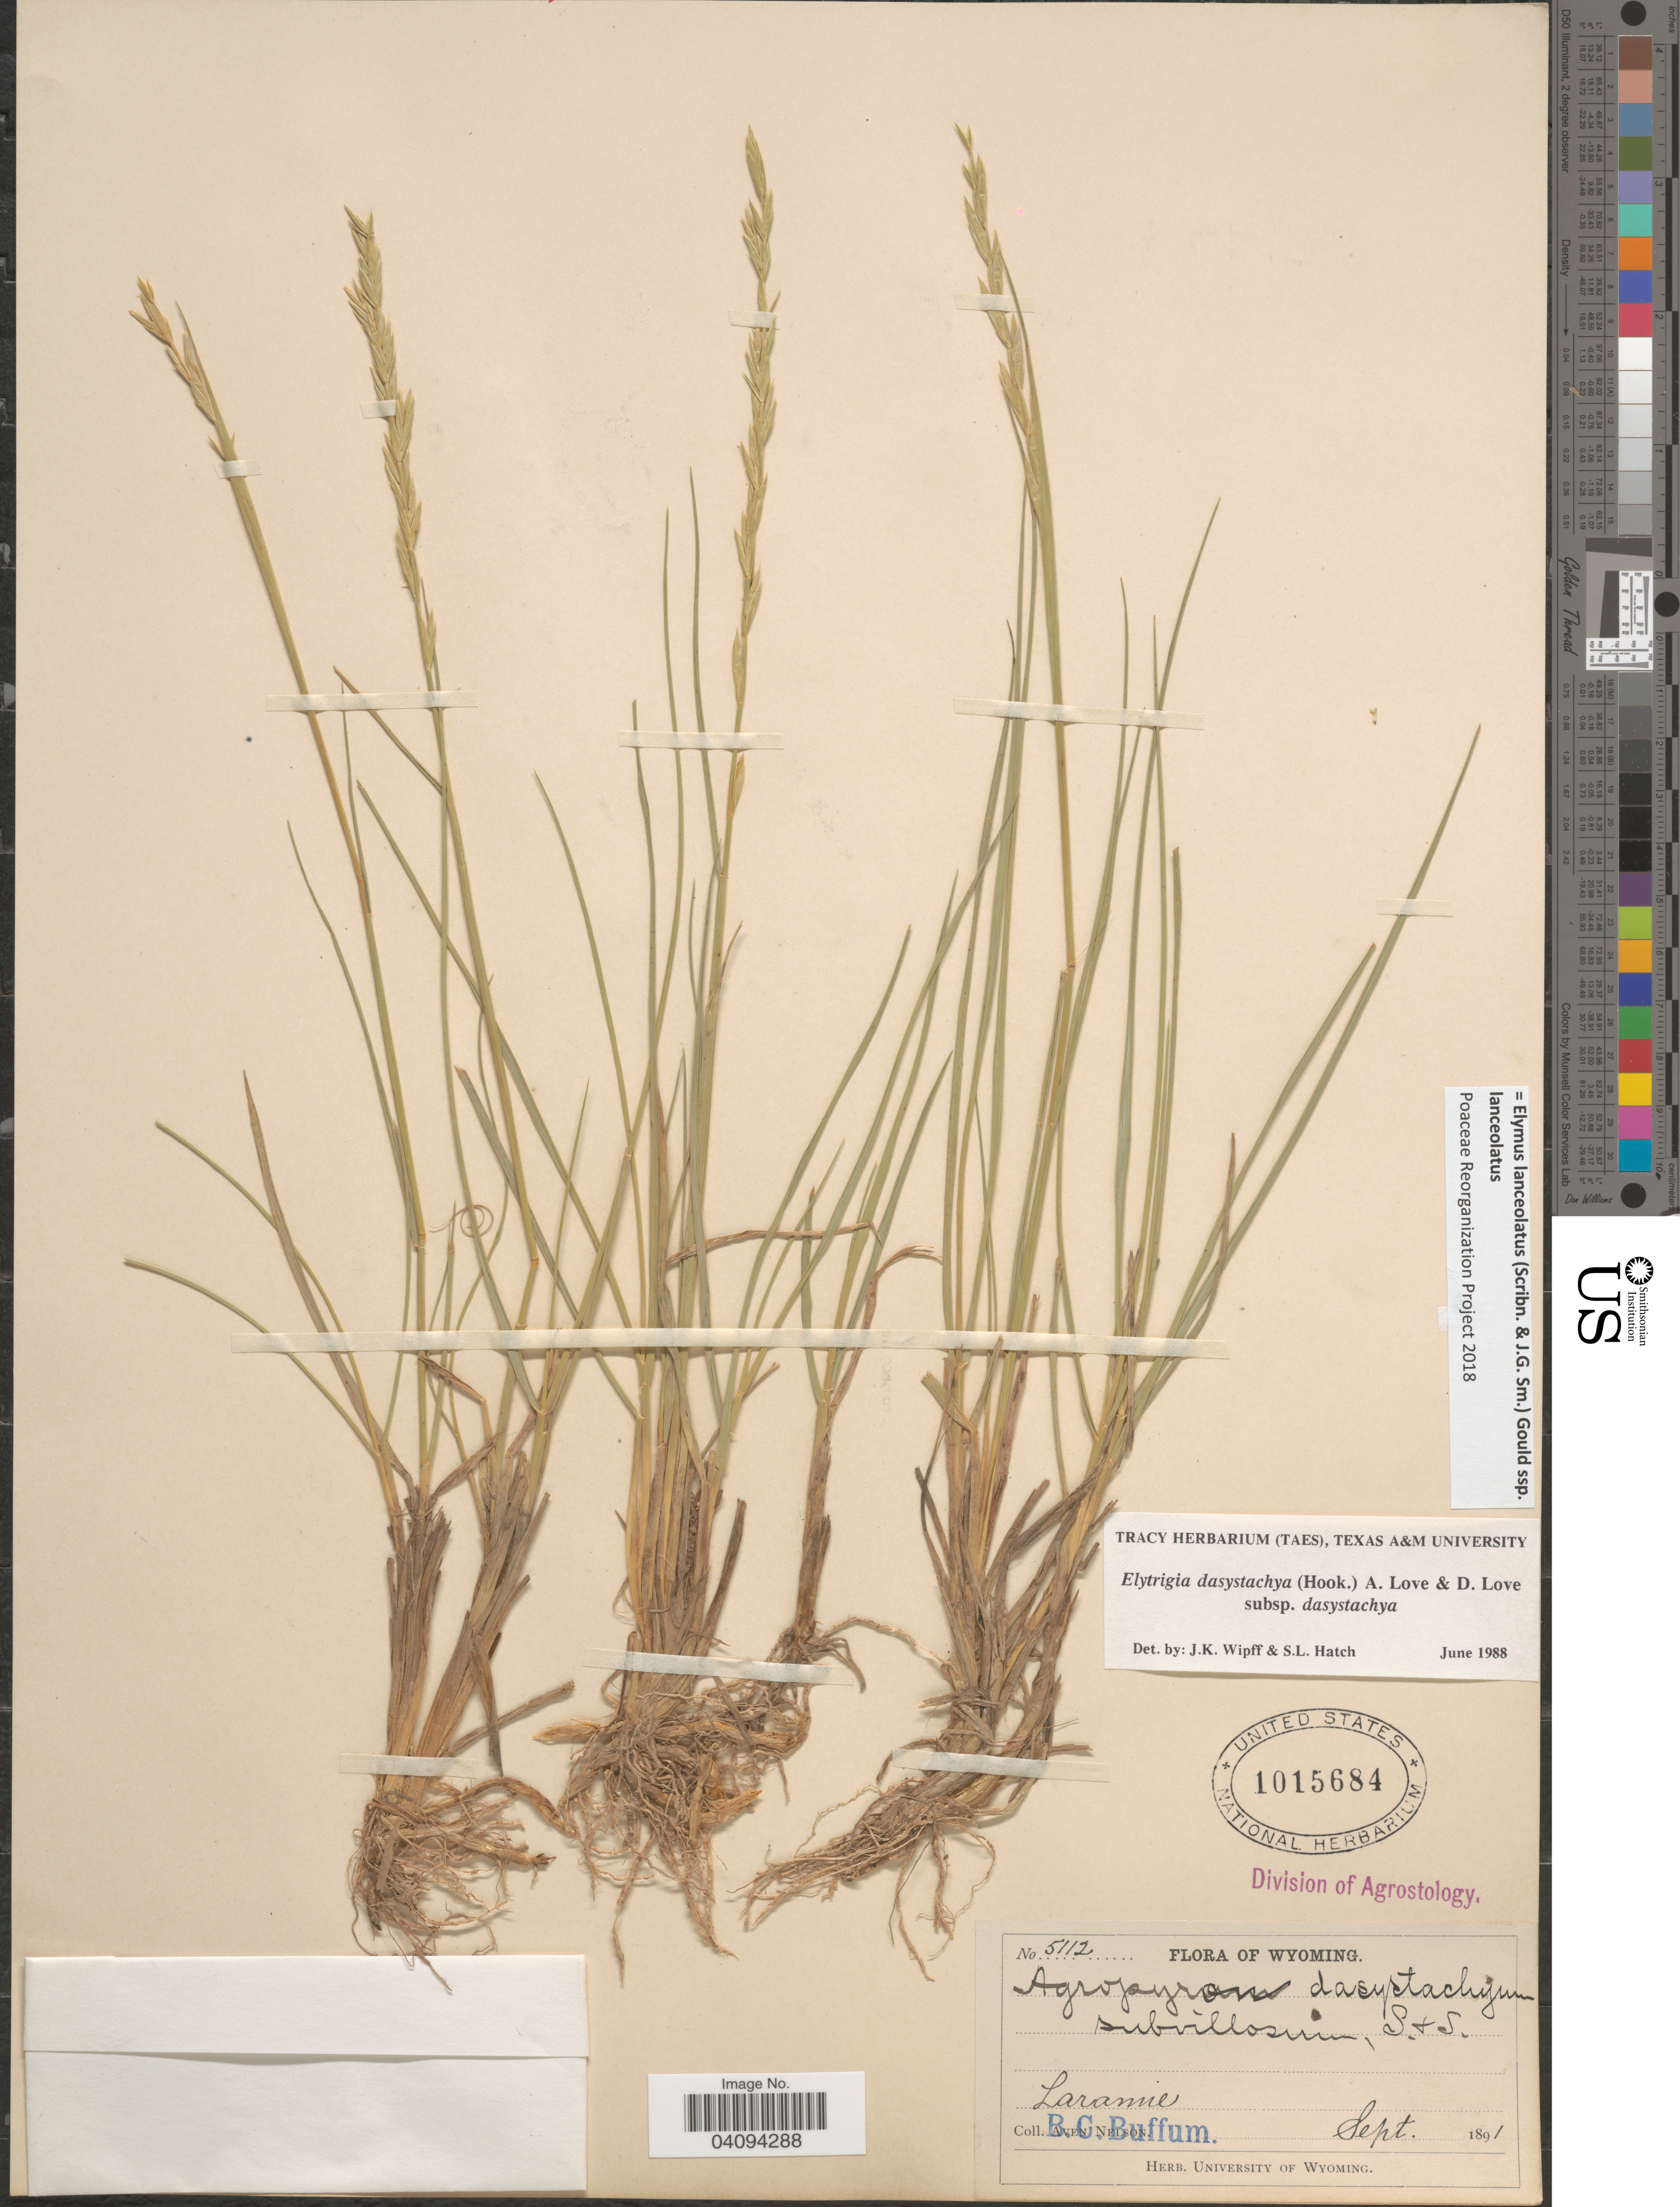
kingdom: Plantae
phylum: Tracheophyta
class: Liliopsida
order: Poales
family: Poaceae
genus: Elymus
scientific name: Elymus lanceolatus subsp. lanceolatus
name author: (Scribn. & J.G. Sm.) Gould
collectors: B. Buffum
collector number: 5112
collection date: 1891-09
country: United States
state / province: Wyoming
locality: Laramie.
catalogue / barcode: US 1015684